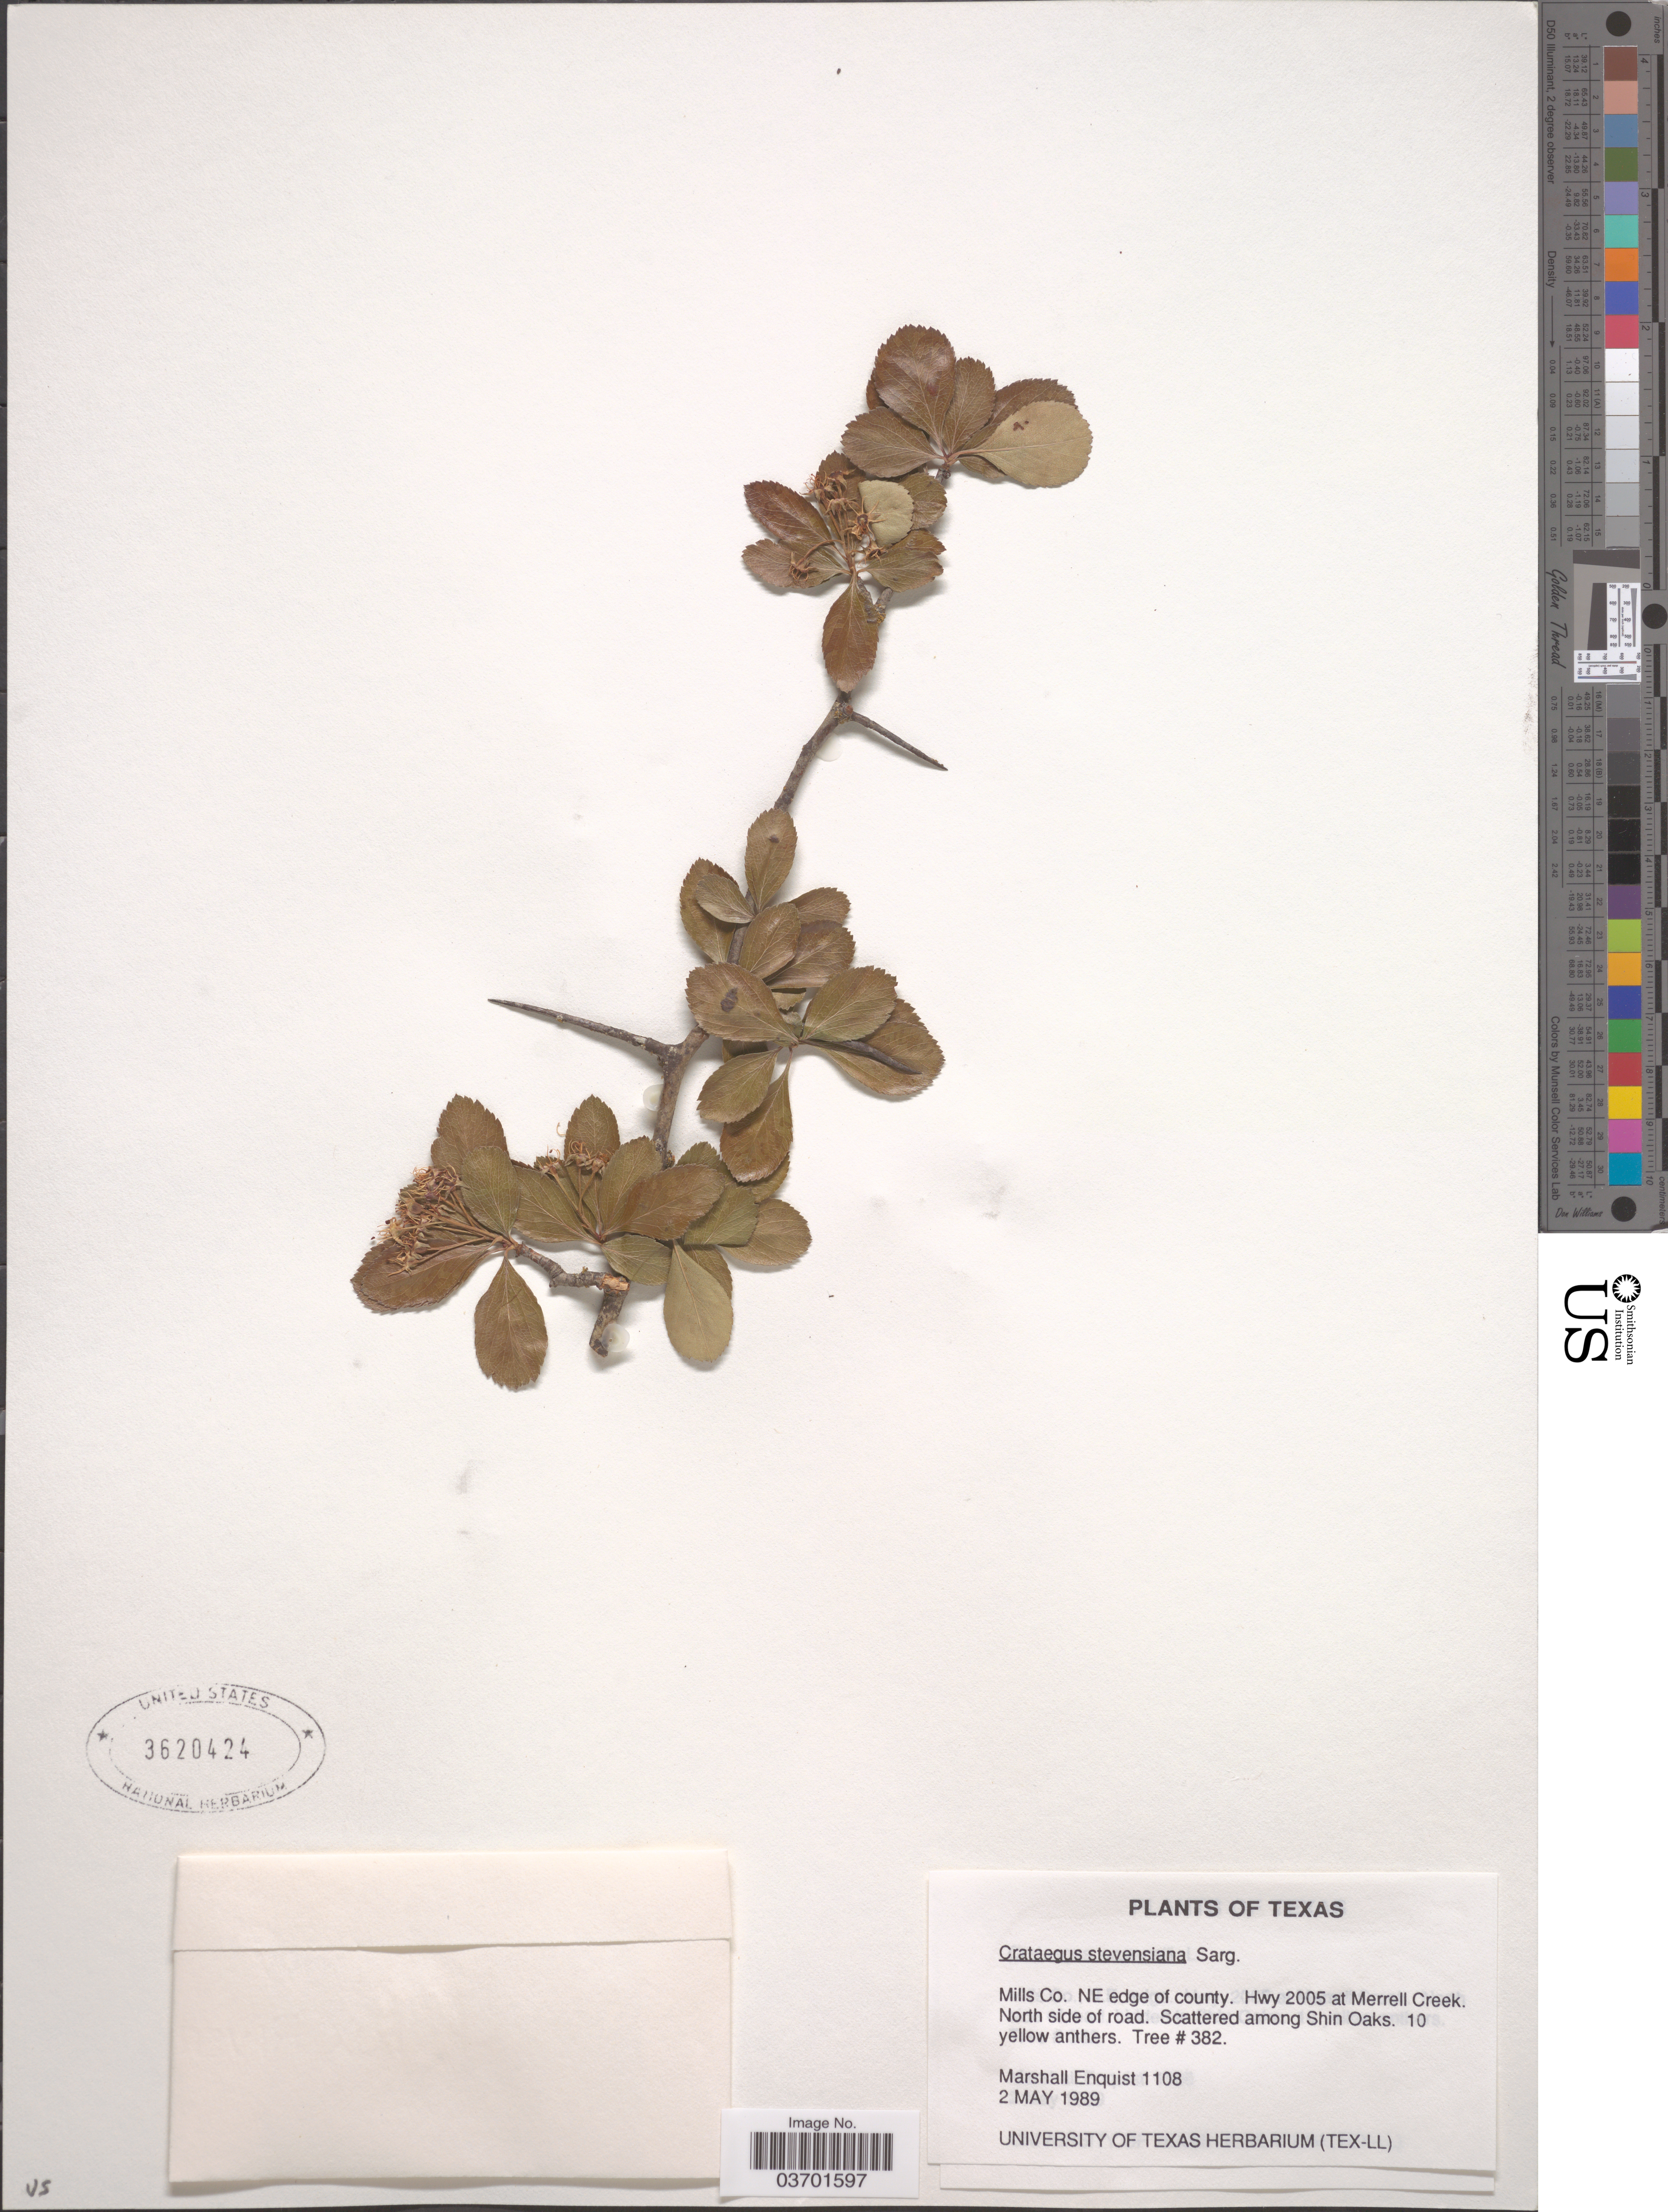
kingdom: Plantae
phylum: Tracheophyta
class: Magnoliopsida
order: Rosales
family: Rosaceae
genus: Crataegus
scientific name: Crataegus reverchonii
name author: Sarg.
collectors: M. Enquist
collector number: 1108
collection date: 1989-05-02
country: United States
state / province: Texas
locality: Mills Co. NE edge of county. Hwy 2005 at Merrell Creek. North side of road. Scattered among Shin Oaks.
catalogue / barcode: US 3620424